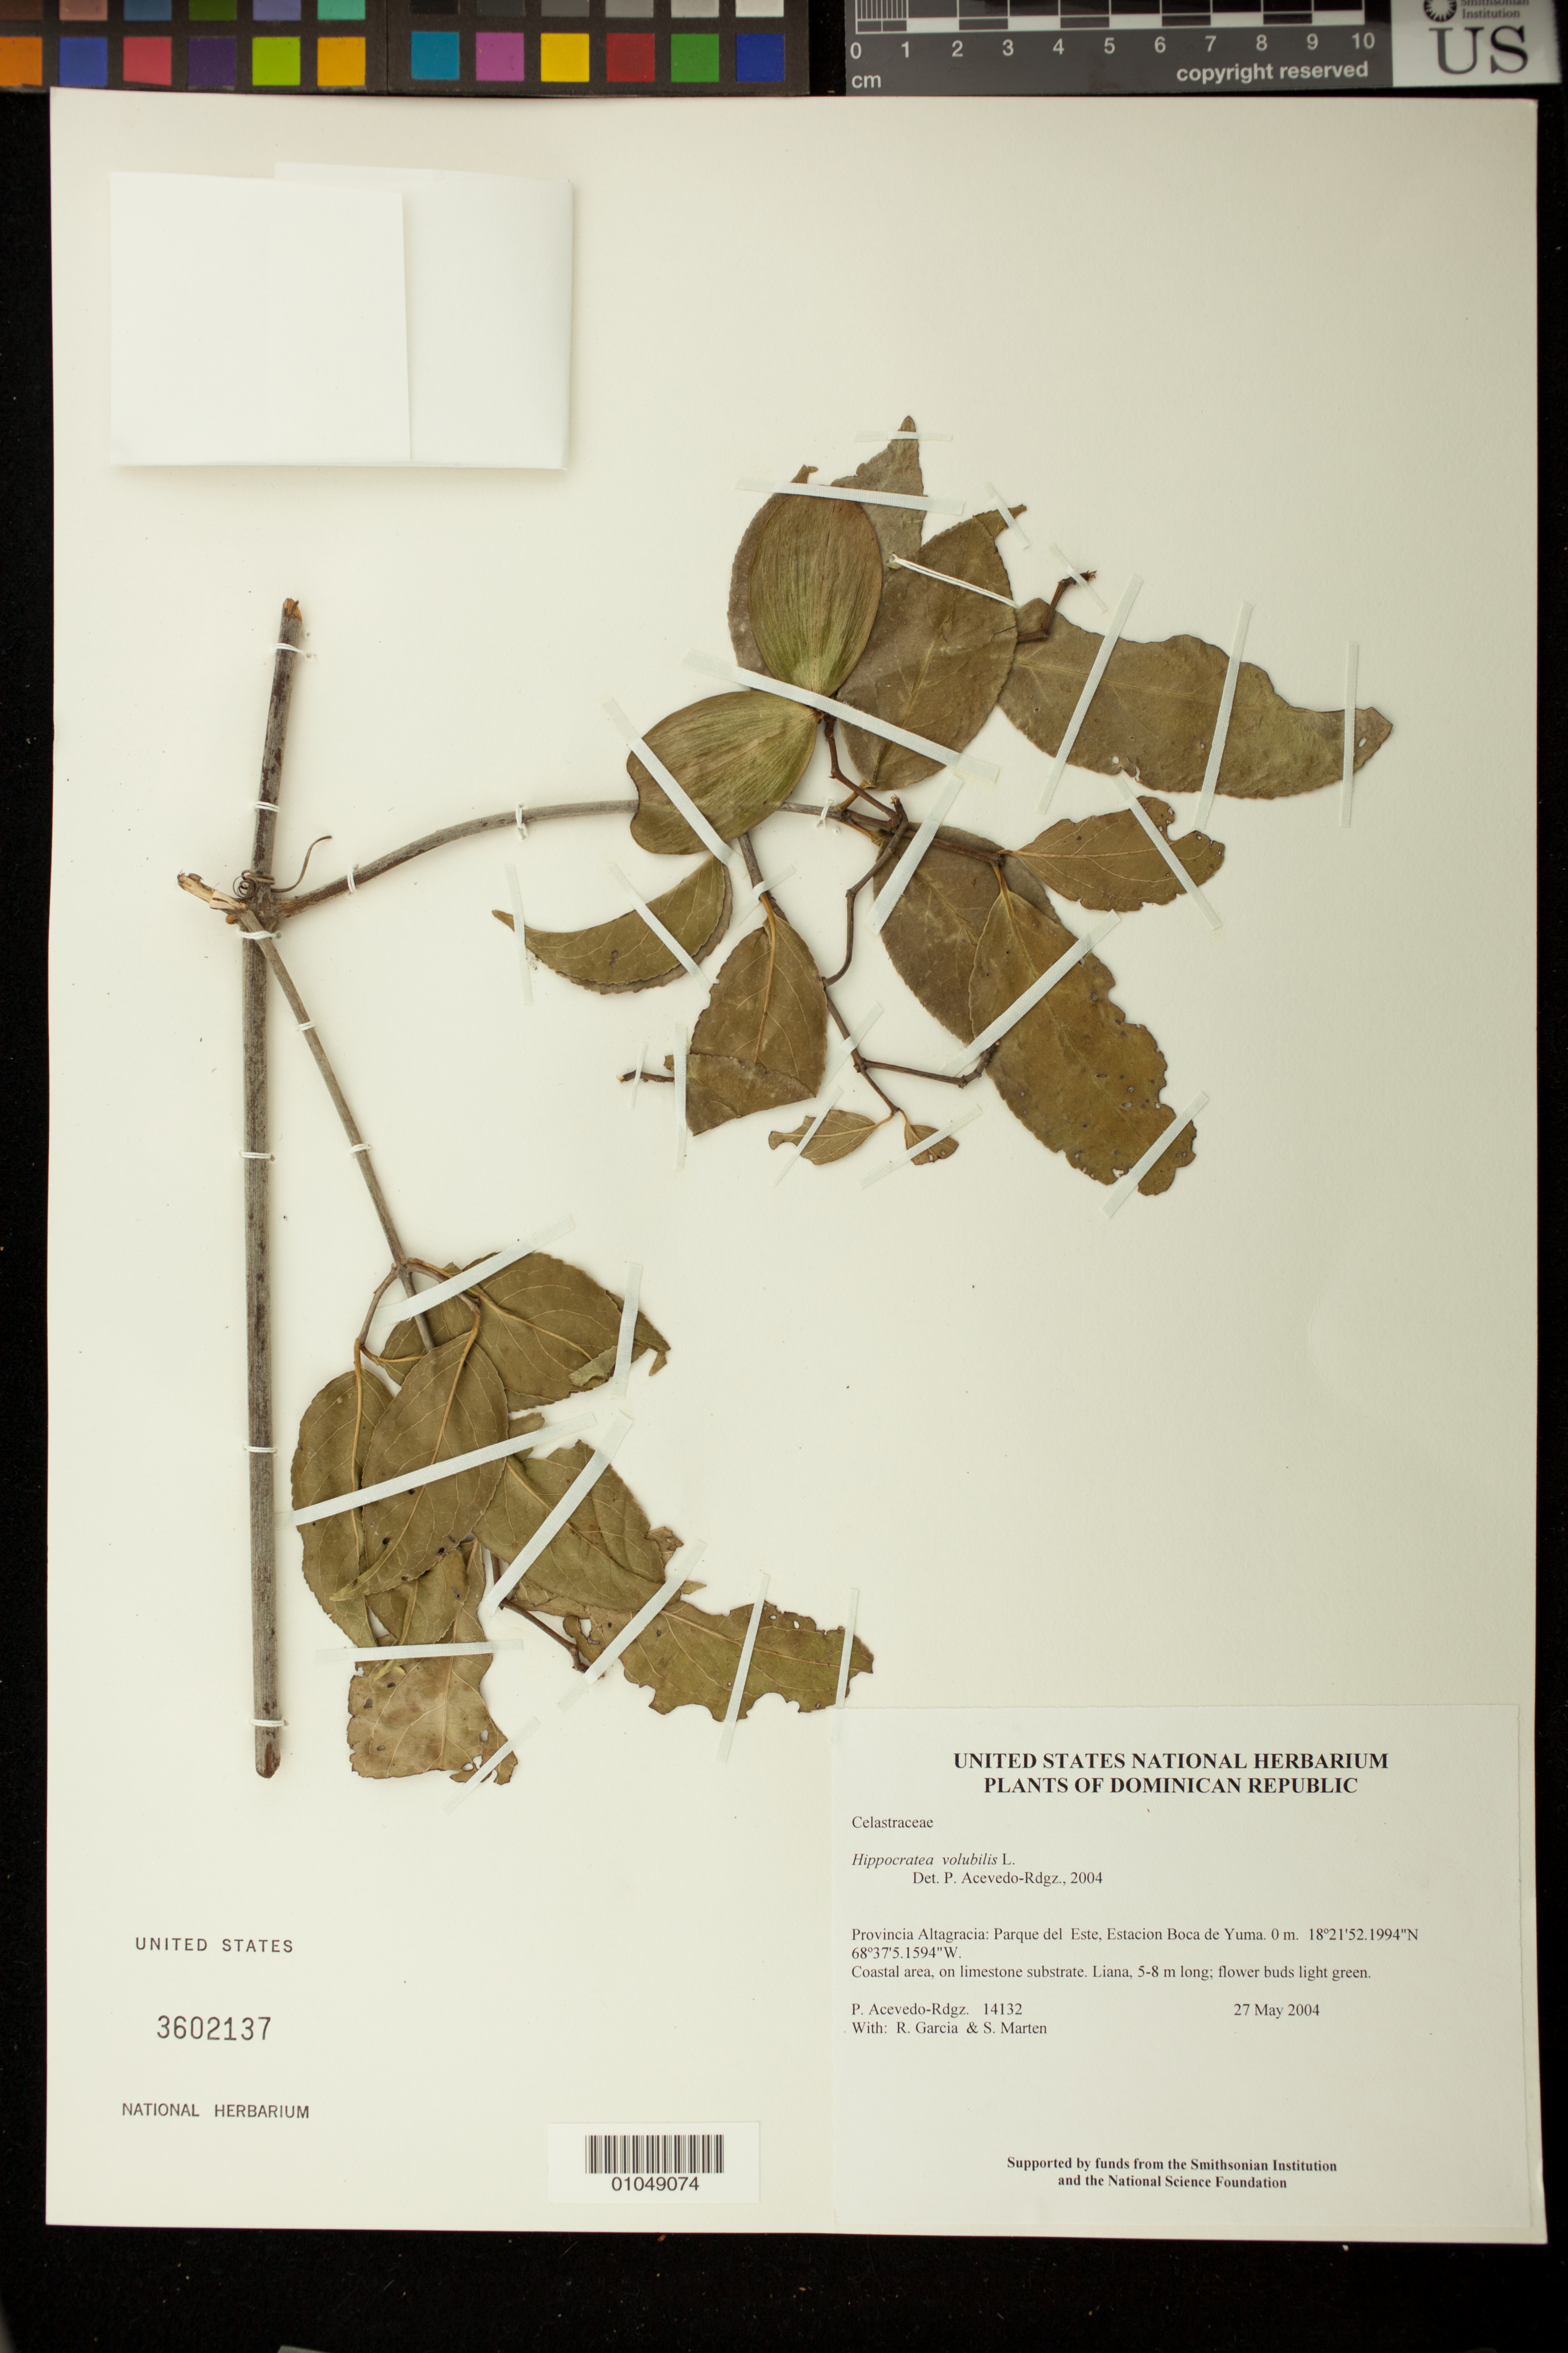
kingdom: Plantae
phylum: Tracheophyta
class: Magnoliopsida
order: Celastrales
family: Celastraceae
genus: Hippocratea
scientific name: Hippocratea volubilis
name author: L.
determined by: Acevedo-Rodríguez, P., (BOT), Smithsonian Institution - National Museum of Natural History (UNITED STATES)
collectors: P. Acevedo-Rodr., R. G. García & S. Marten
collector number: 14132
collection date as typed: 27 May 2004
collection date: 2004-05-27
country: Dominican Republic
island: Hispaniola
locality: Provincia Altagracia: Parque del Este, Estacion Boca de Yuma.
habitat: Coastal area, on limestone substrate.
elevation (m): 0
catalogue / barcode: US 3602137